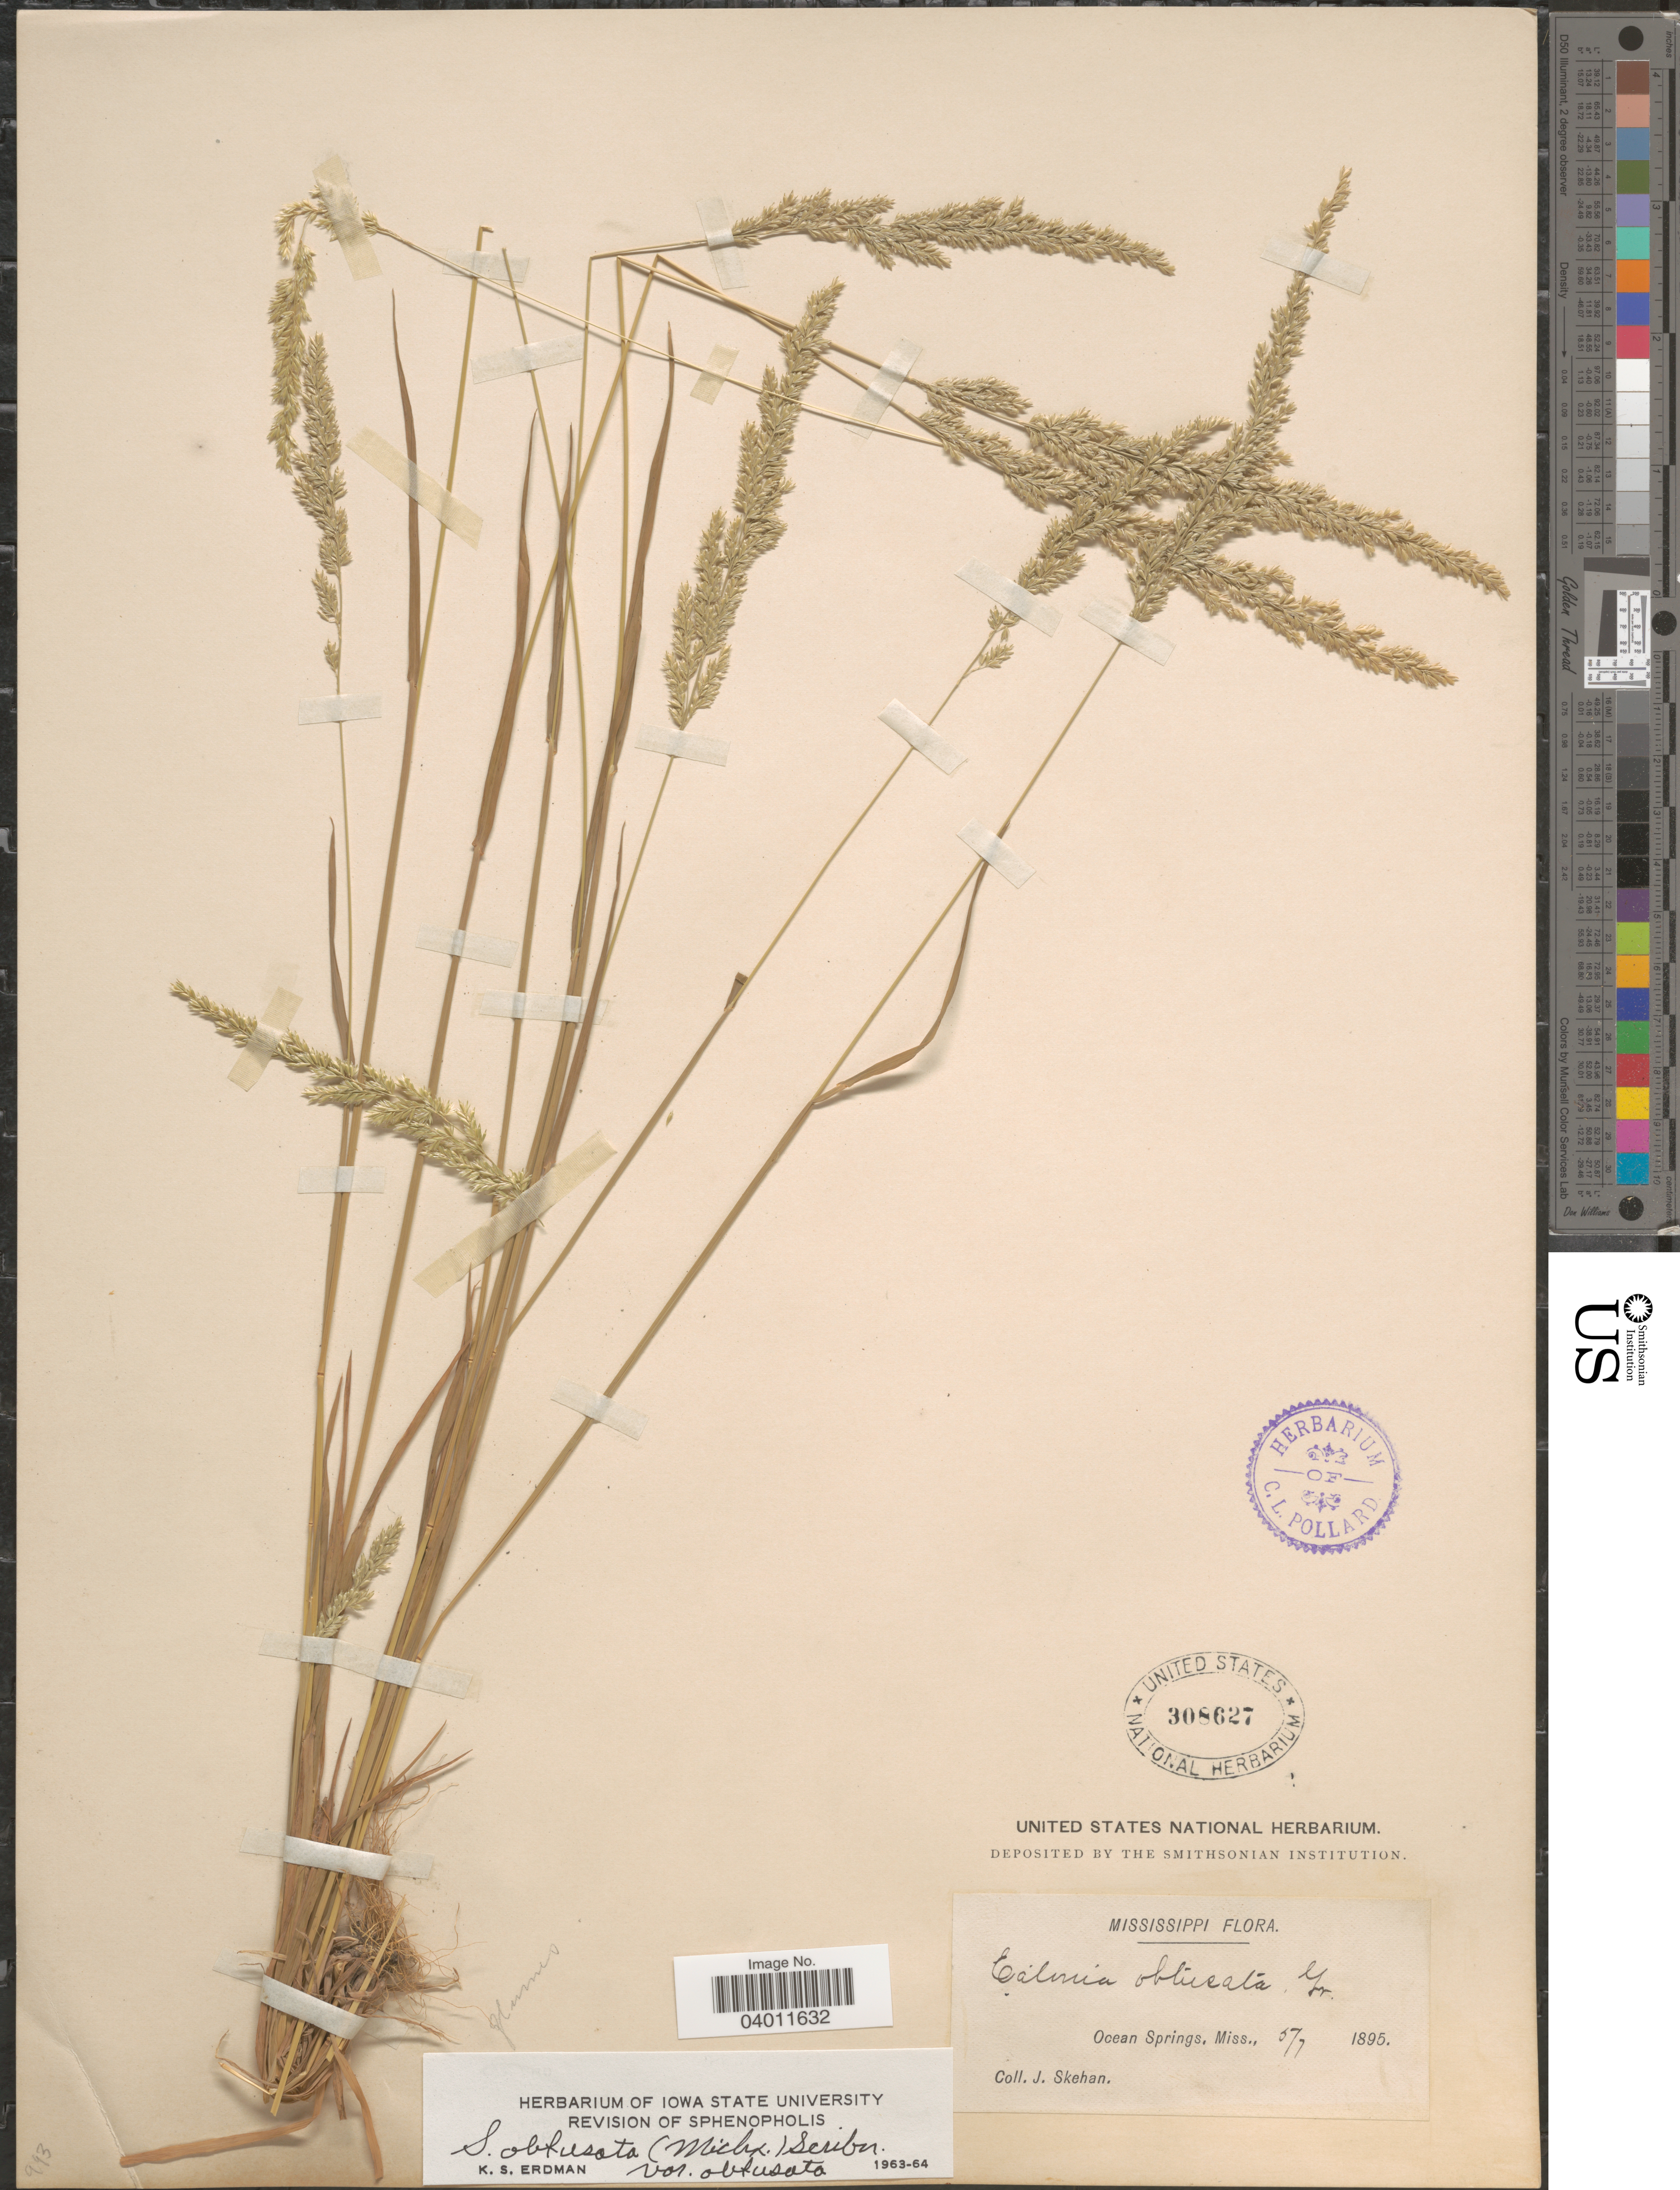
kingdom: Plantae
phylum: Tracheophyta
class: Liliopsida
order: Poales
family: Poaceae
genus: Sphenopholis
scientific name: Sphenopholis obtusata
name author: (Michx.) Scribn.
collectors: J. Skehan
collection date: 1895-05-07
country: United States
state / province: Mississippi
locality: Ocean Springs.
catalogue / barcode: US 308627